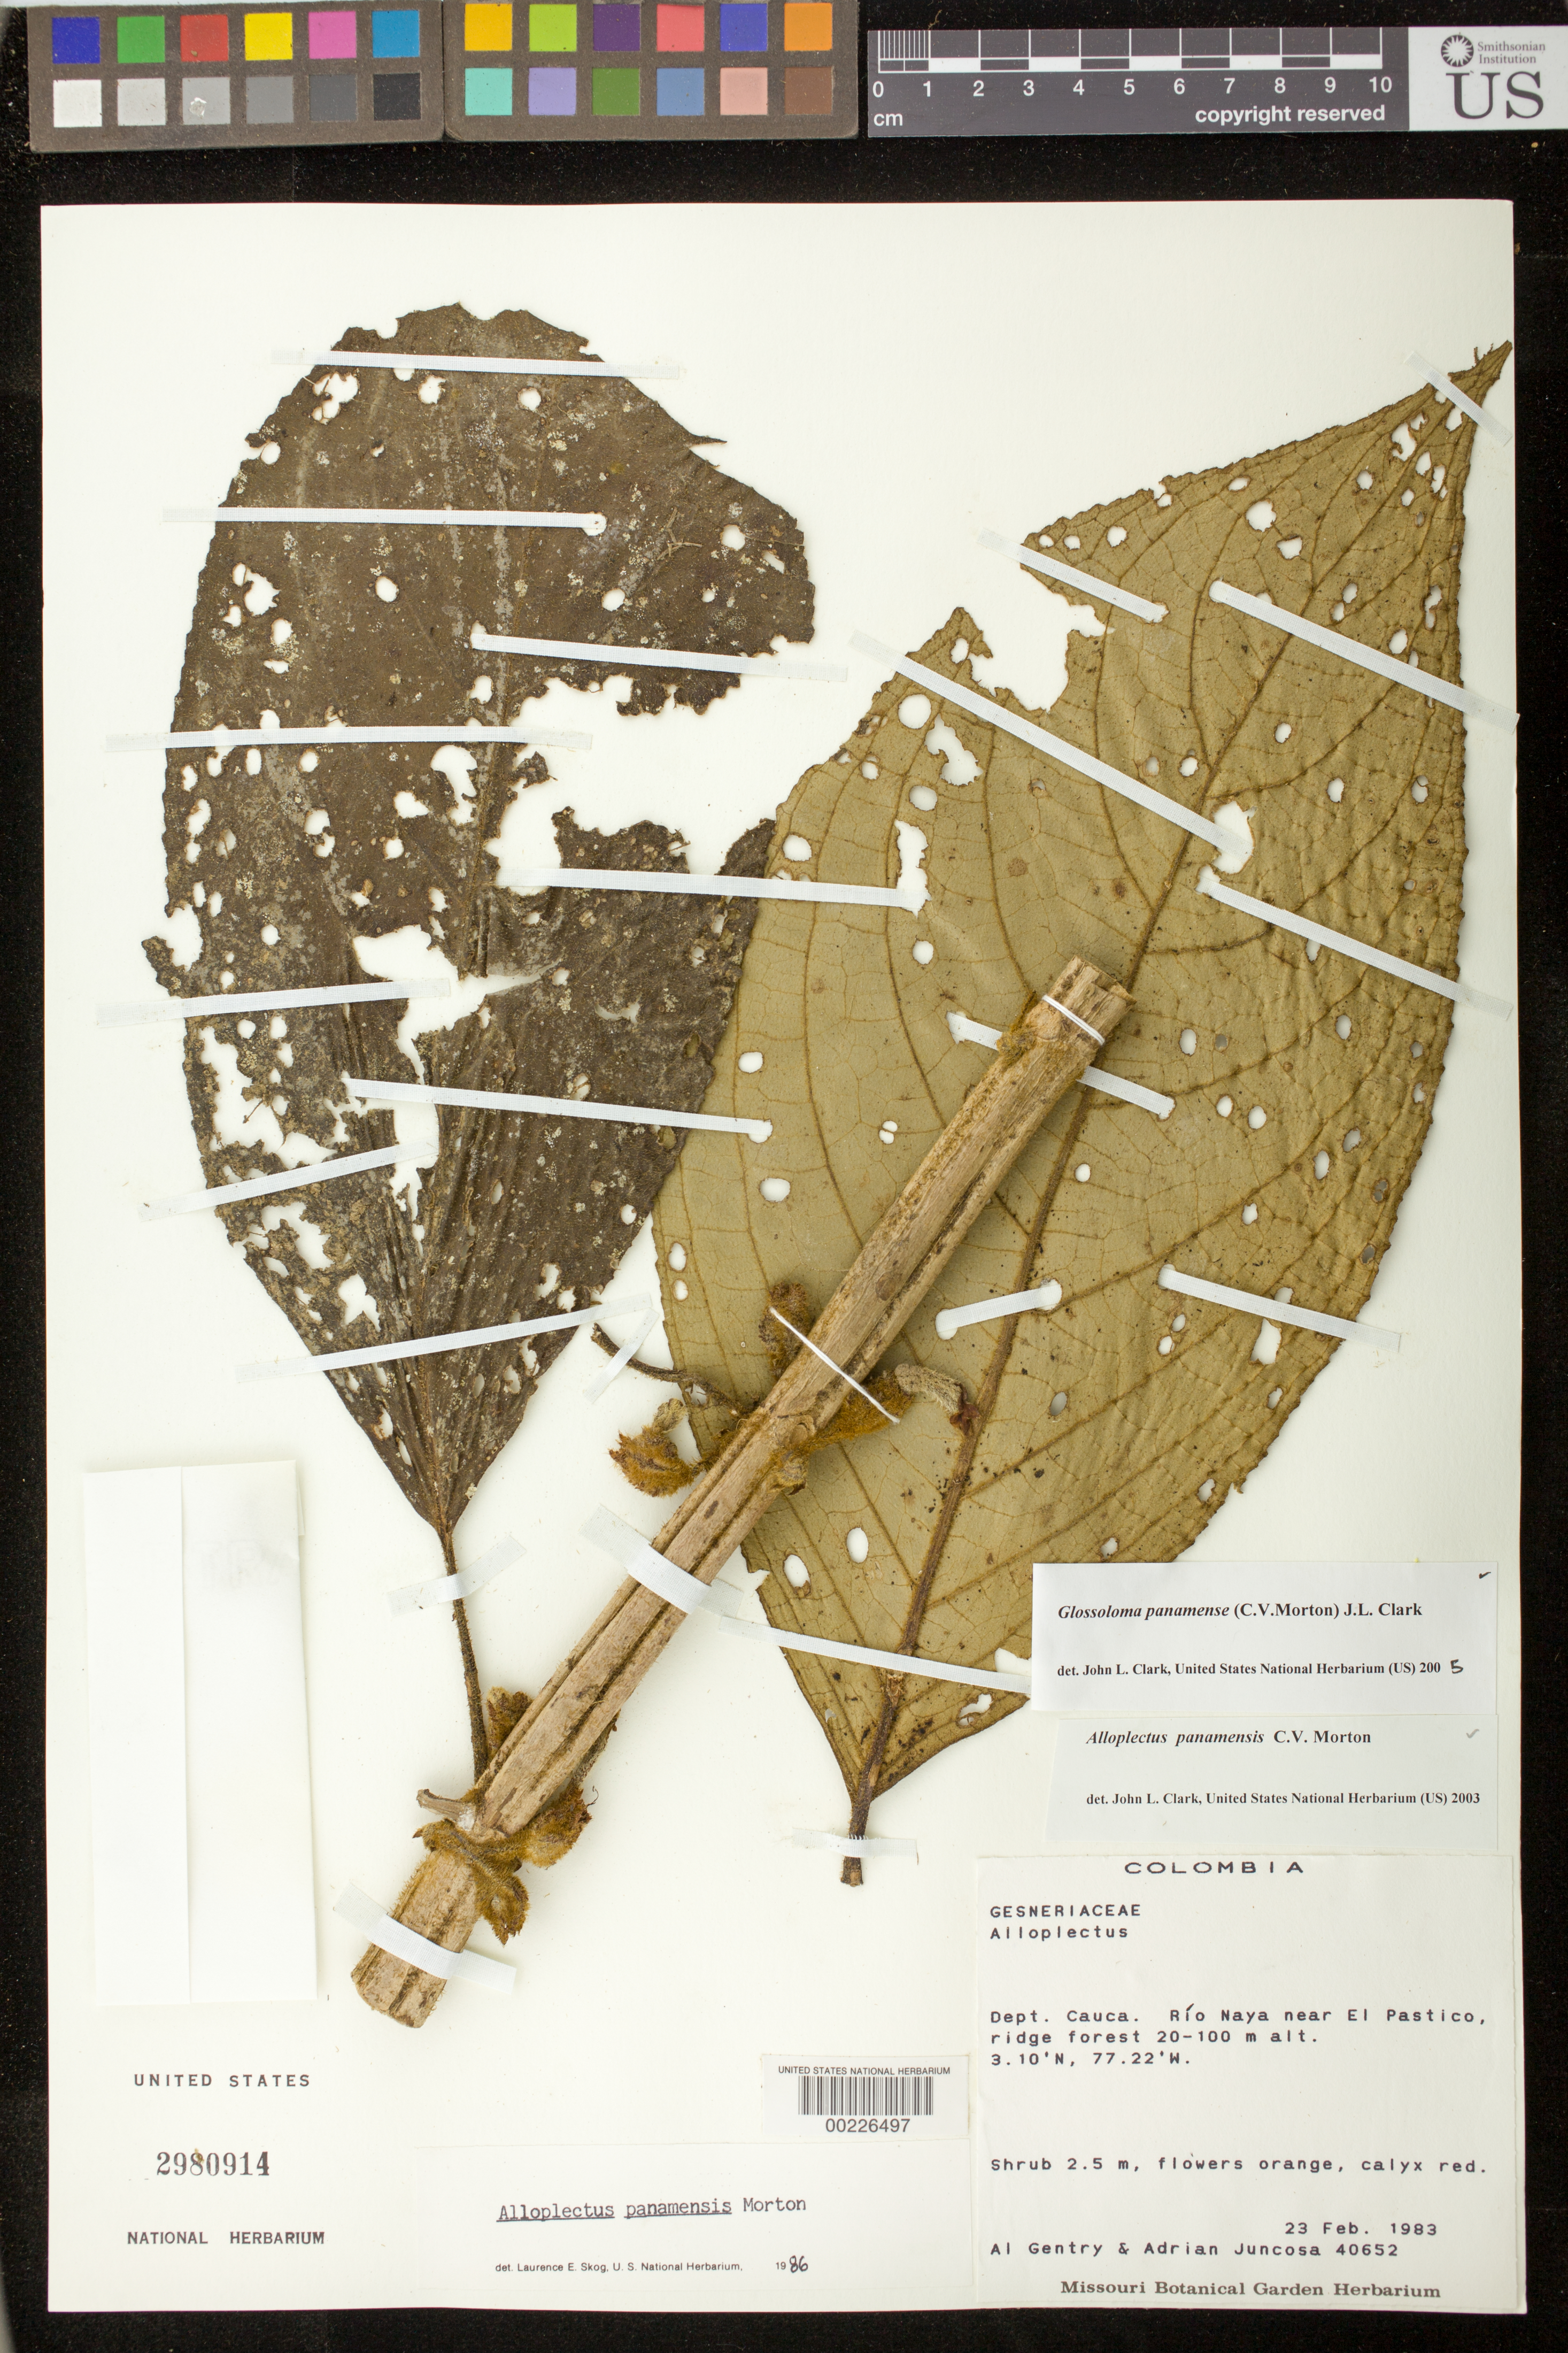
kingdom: Plantae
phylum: Tracheophyta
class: Magnoliopsida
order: Lamiales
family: Gesneriaceae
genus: Glossoloma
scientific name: Glossoloma panamense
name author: (C.V. Morton) J.L. Clark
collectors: A. H. Gentry & A. Juncosa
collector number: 40652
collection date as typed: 23 Feb 1983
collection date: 1983-02-23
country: Colombia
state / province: Cauca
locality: Rio Naya near El Pastico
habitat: Ridge forest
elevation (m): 20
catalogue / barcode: US 2980914